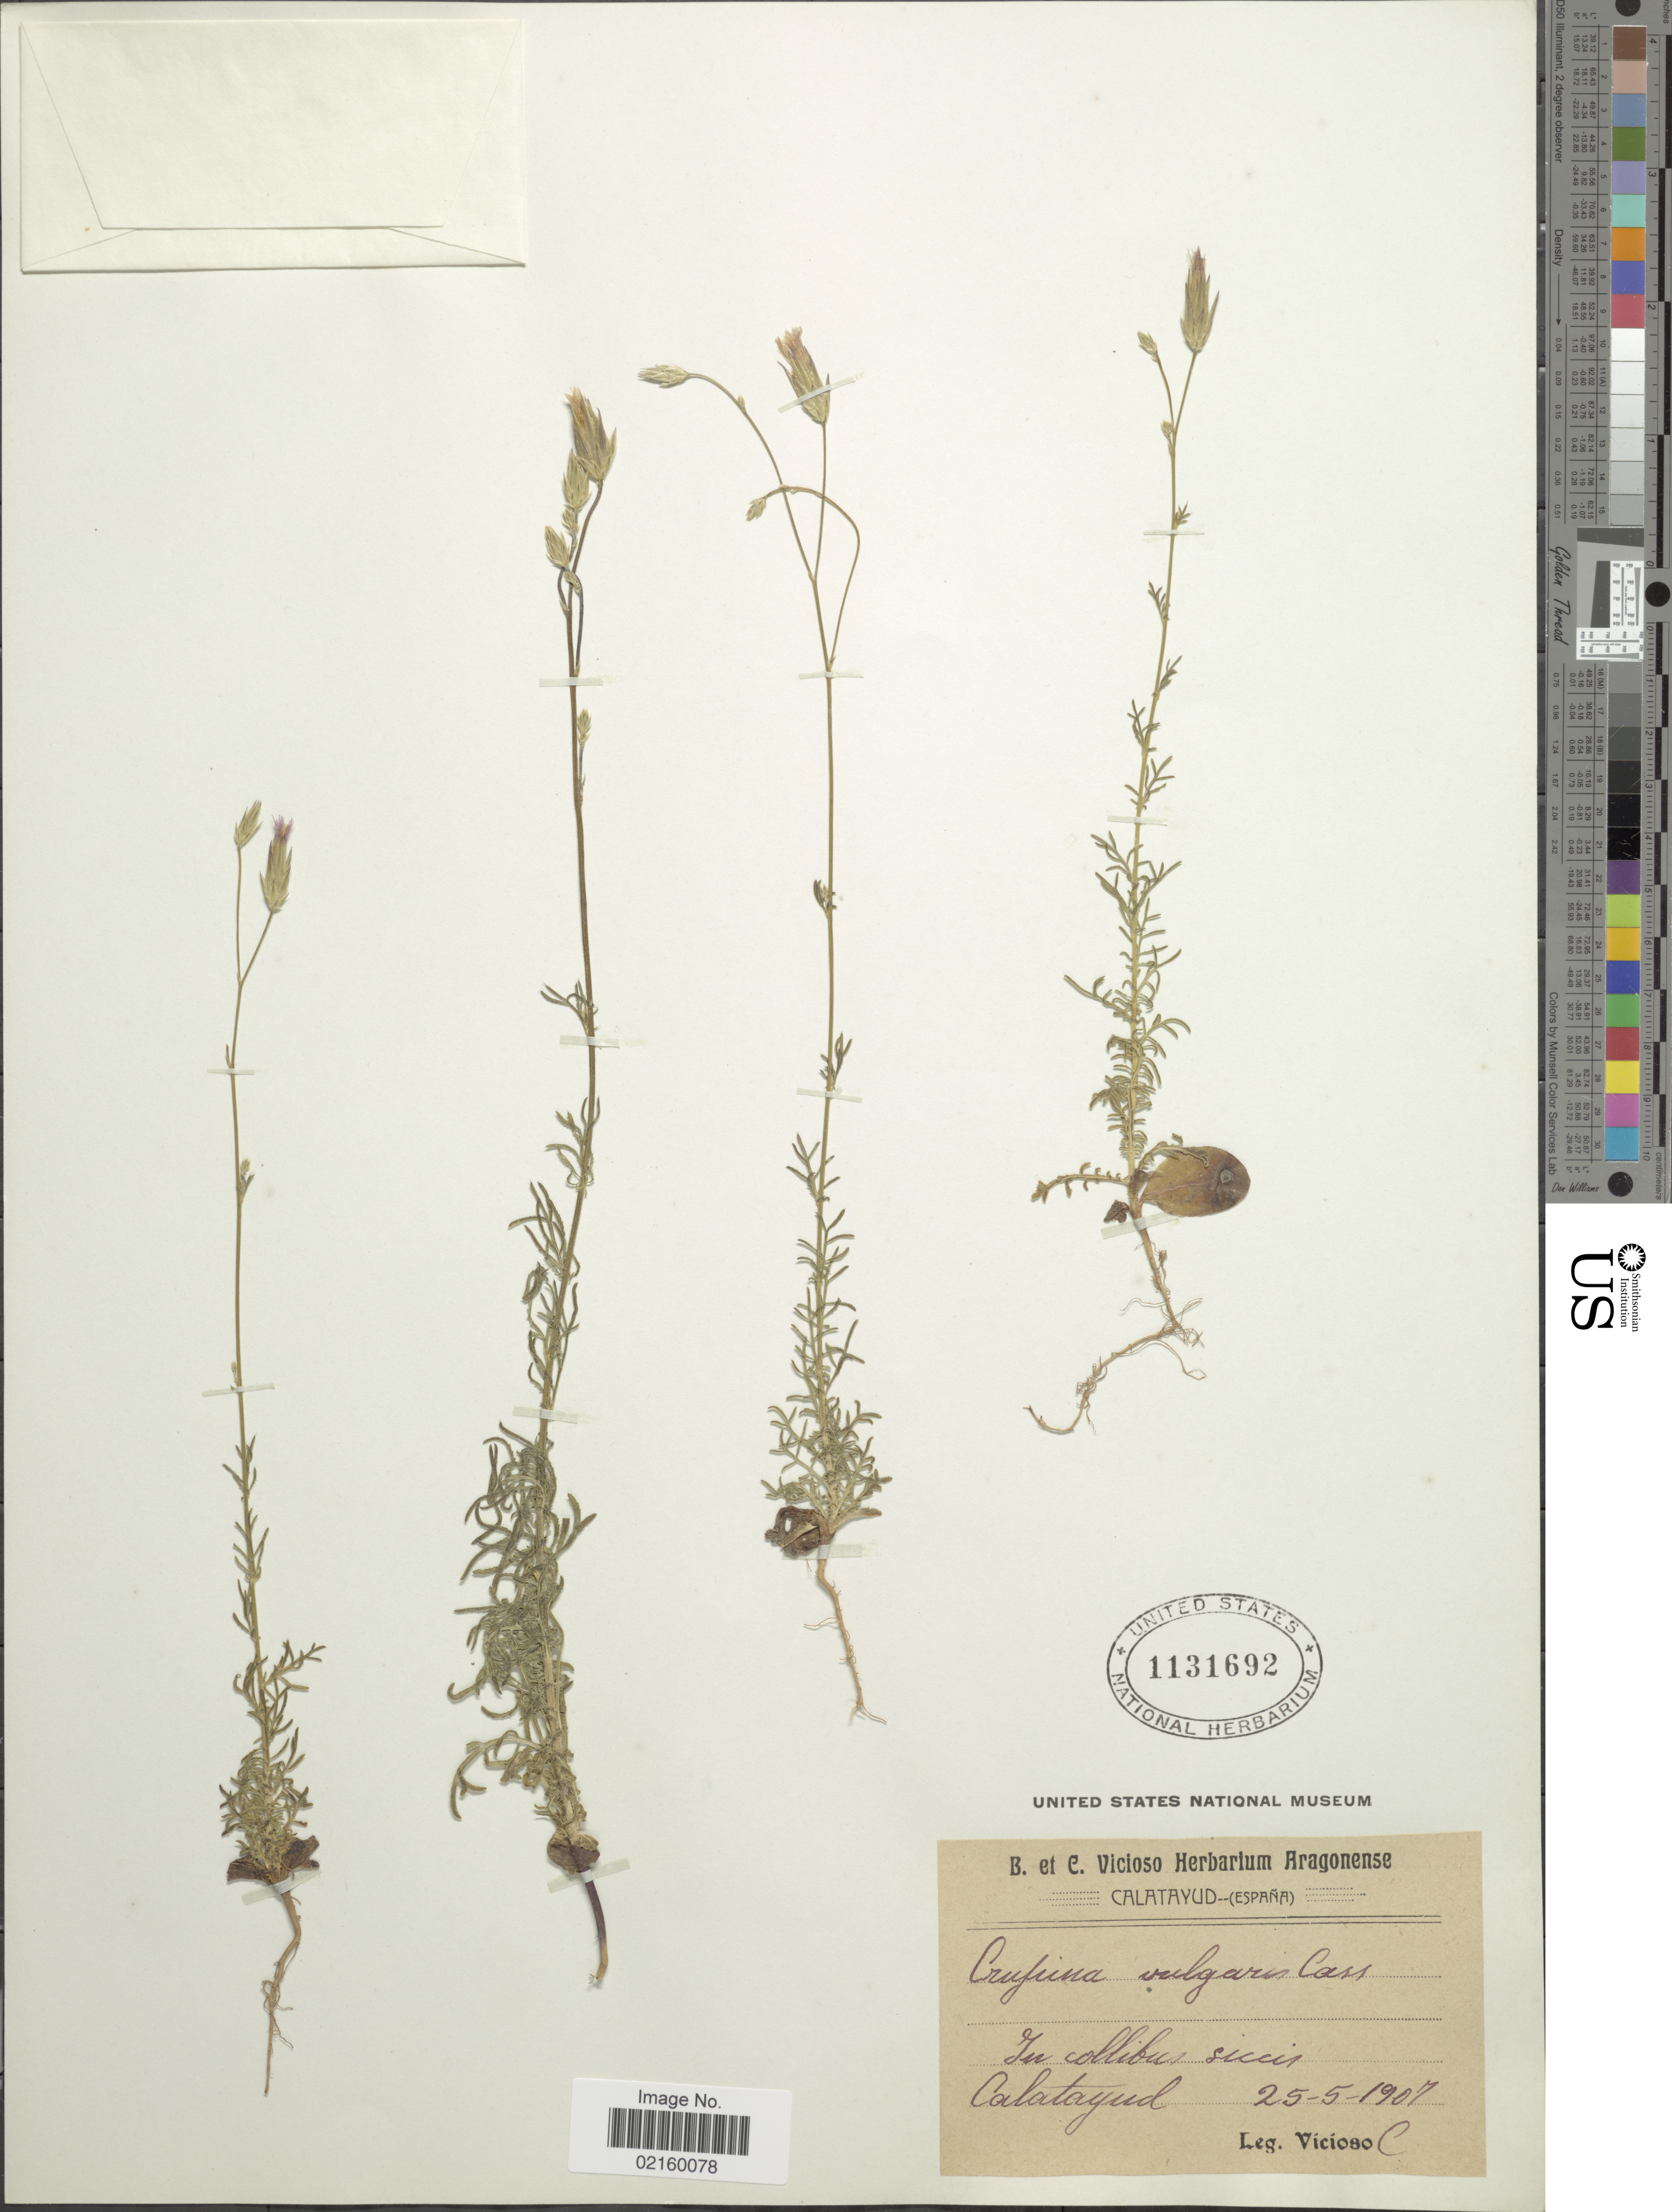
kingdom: Plantae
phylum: Tracheophyta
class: Magnoliopsida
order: Asterales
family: Asteraceae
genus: Crupina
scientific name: Crupina vulgaris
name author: Pers. ex Cass.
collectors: C. Vicioso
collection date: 1907-05-25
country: Spain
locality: Calatayud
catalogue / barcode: US 1131692